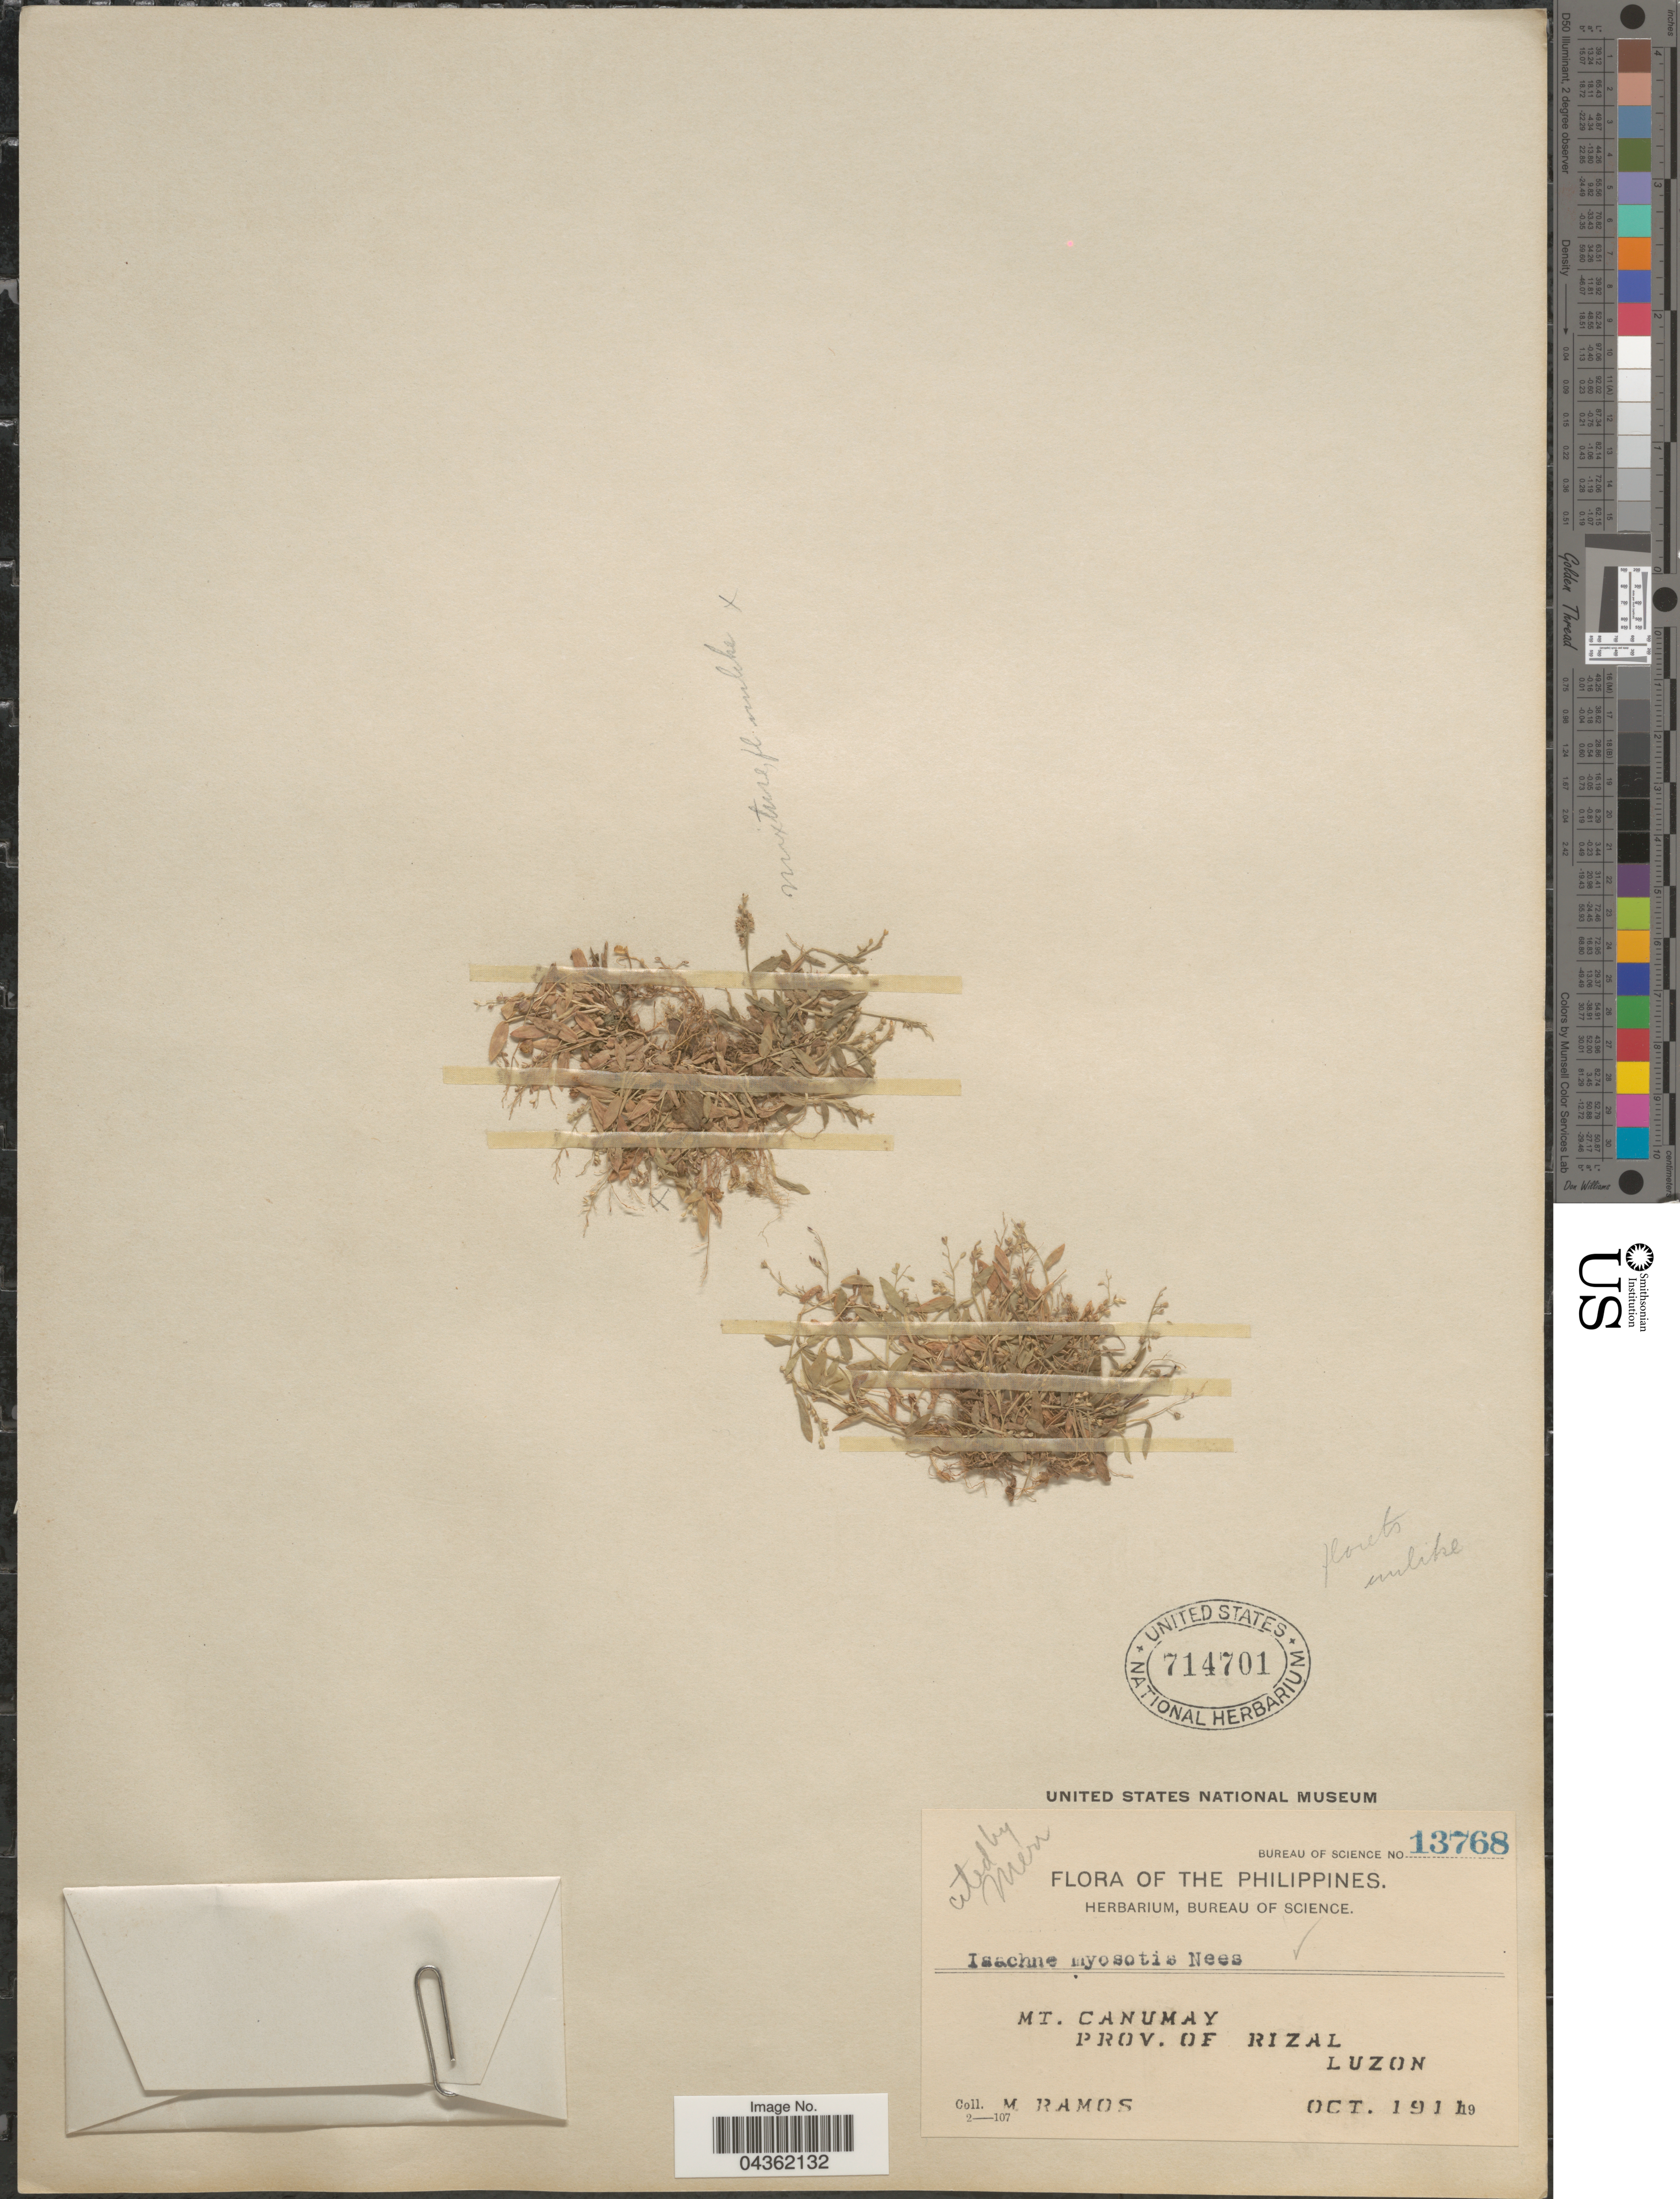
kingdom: Plantae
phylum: Tracheophyta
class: Liliopsida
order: Poales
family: Poaceae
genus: Isachne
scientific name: Isachne myosotis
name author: Nees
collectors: M. Ramos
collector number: Bureau of Science 13768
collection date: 1911-10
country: Philippines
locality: Mt. Canumay. Prov. of Rizal. Luzon.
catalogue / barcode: US 714701